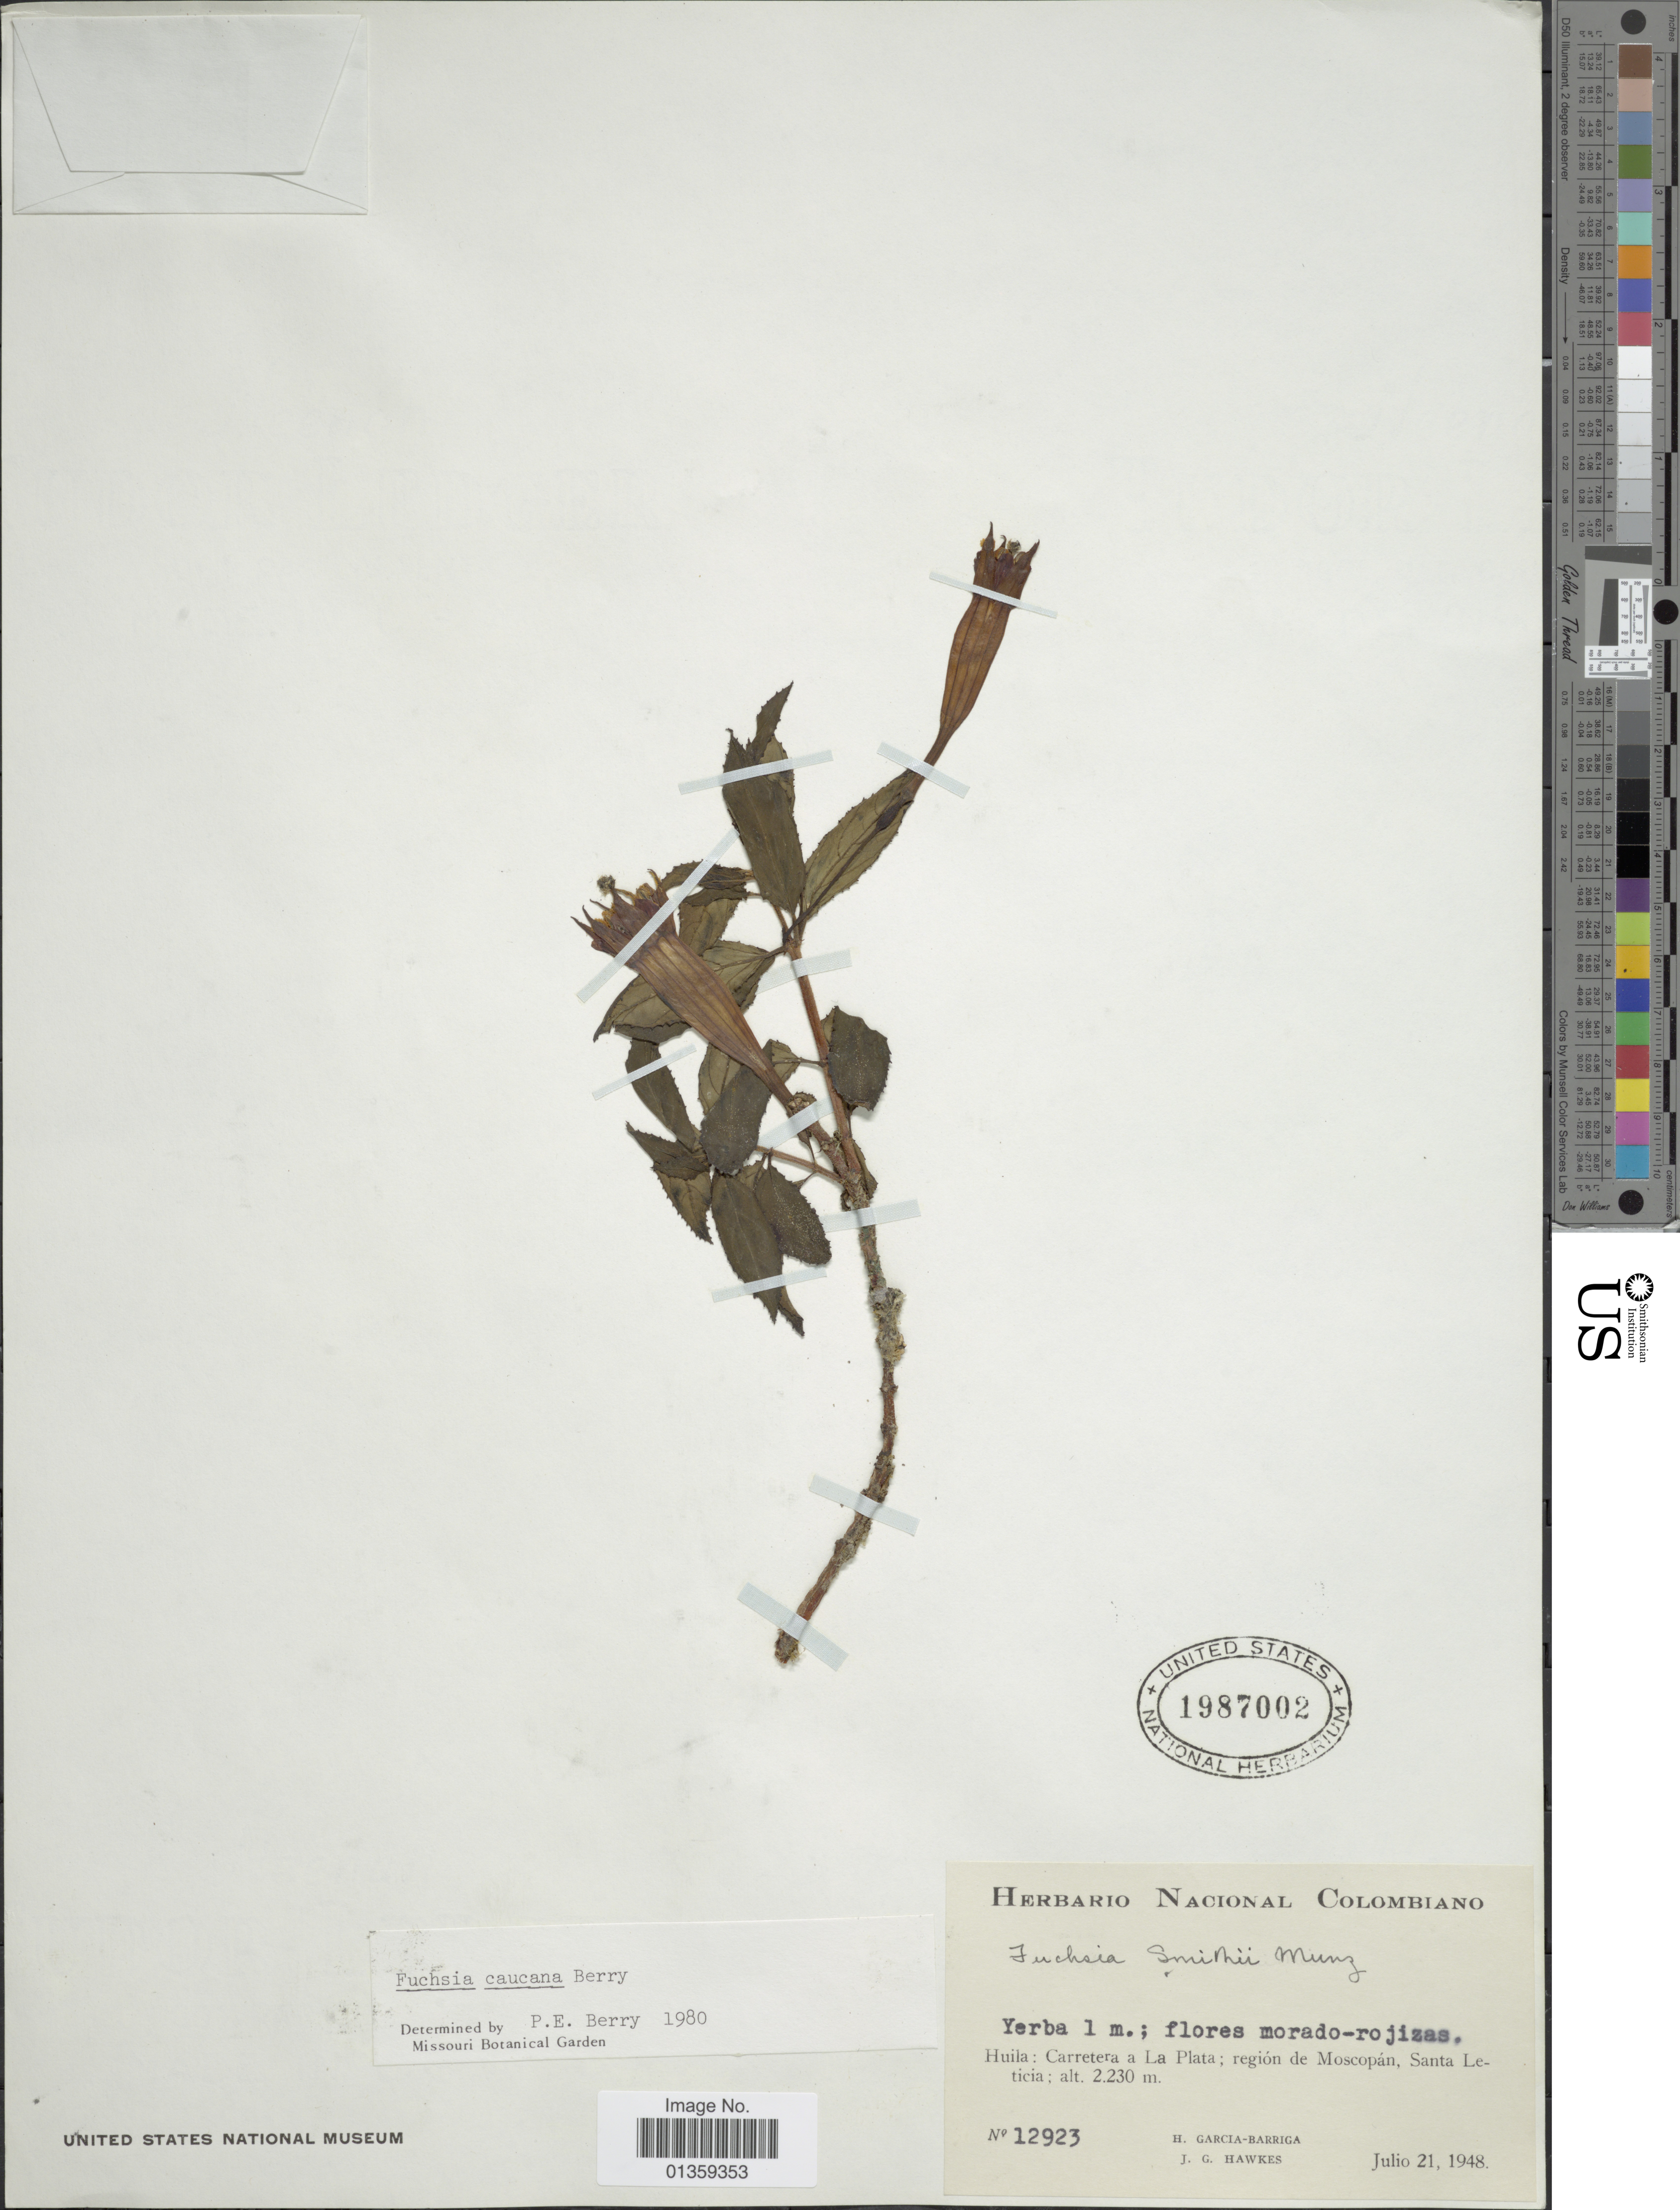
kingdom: Plantae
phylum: Tracheophyta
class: Magnoliopsida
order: Myrtales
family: Onagraceae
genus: Fuchsia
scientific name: Fuchsia caucana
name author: P.E. Berry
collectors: H. García Barriga & J. Hawkes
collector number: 12923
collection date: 1948-07-21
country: Colombia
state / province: Huila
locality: Carretera a La Plata; región de Moscopán, Santa Leticia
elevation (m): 2230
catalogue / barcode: US 1987002